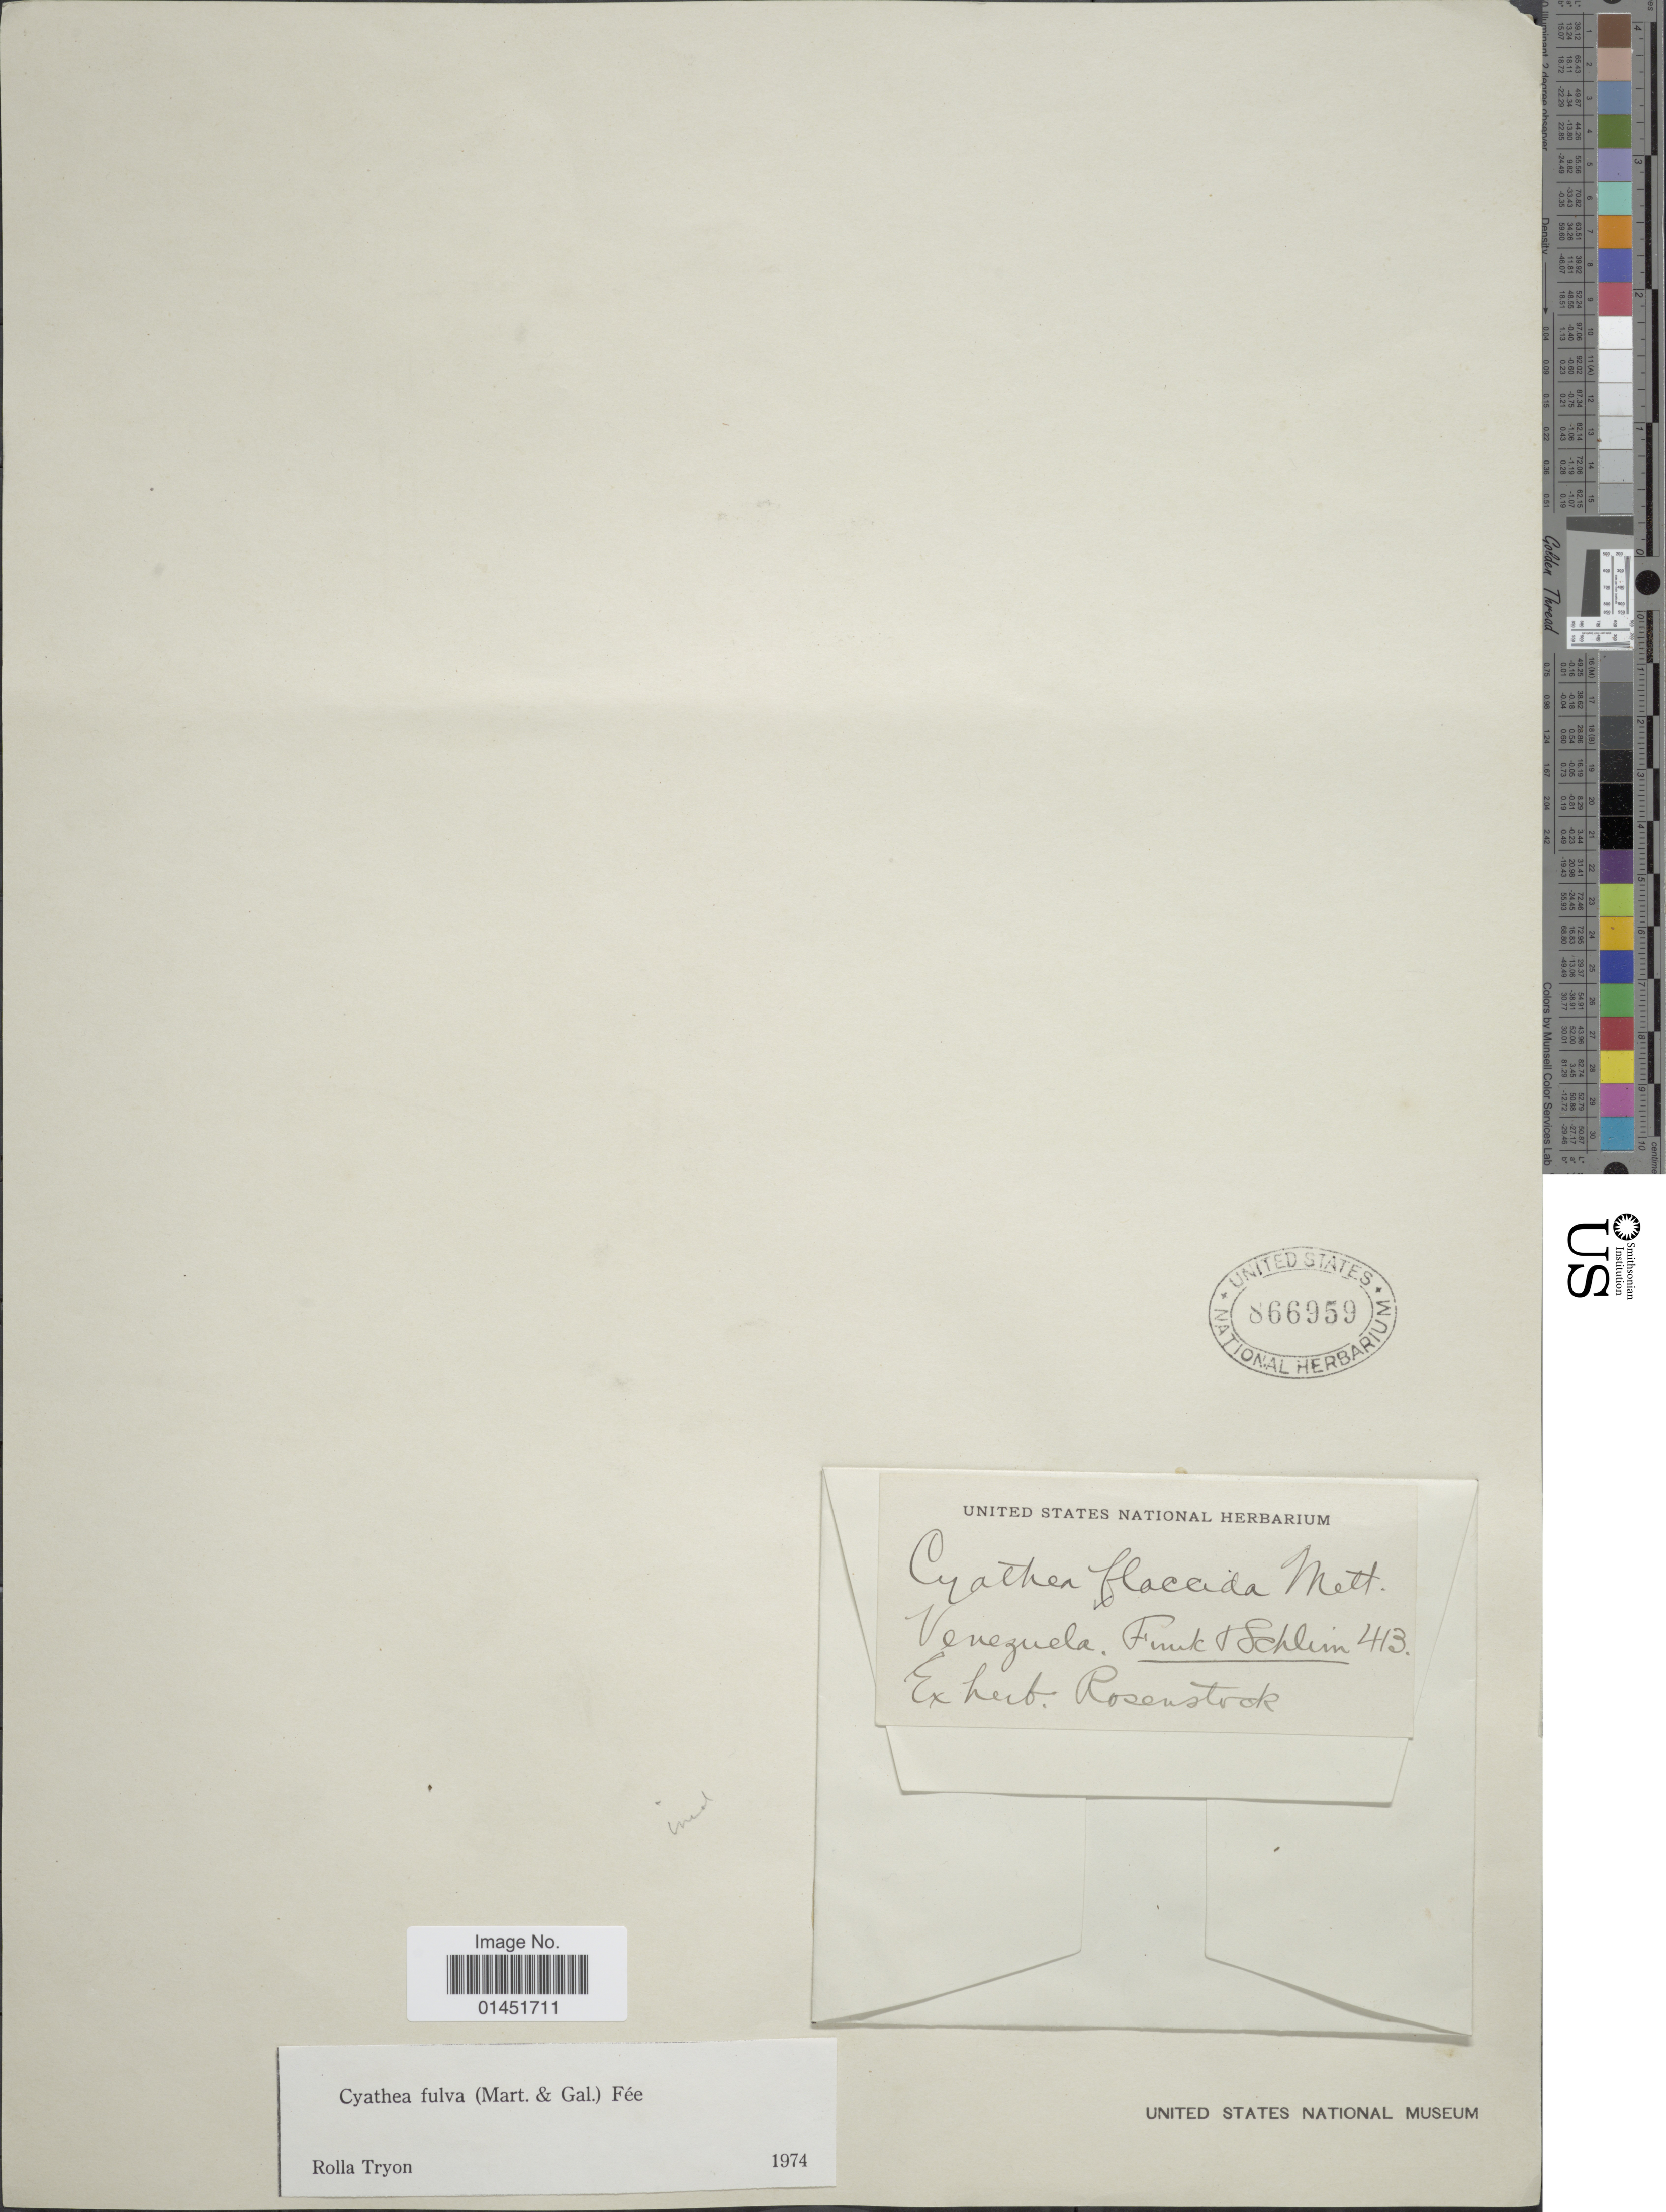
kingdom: Plantae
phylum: Tracheophyta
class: Polypodiopsida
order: Cyatheales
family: Cyatheaceae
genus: Cyathea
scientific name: Cyathea fulva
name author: (M. Martens & Galeotti) Fée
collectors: N. Funck & L. Schlim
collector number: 413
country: Venezuela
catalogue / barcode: US 866959